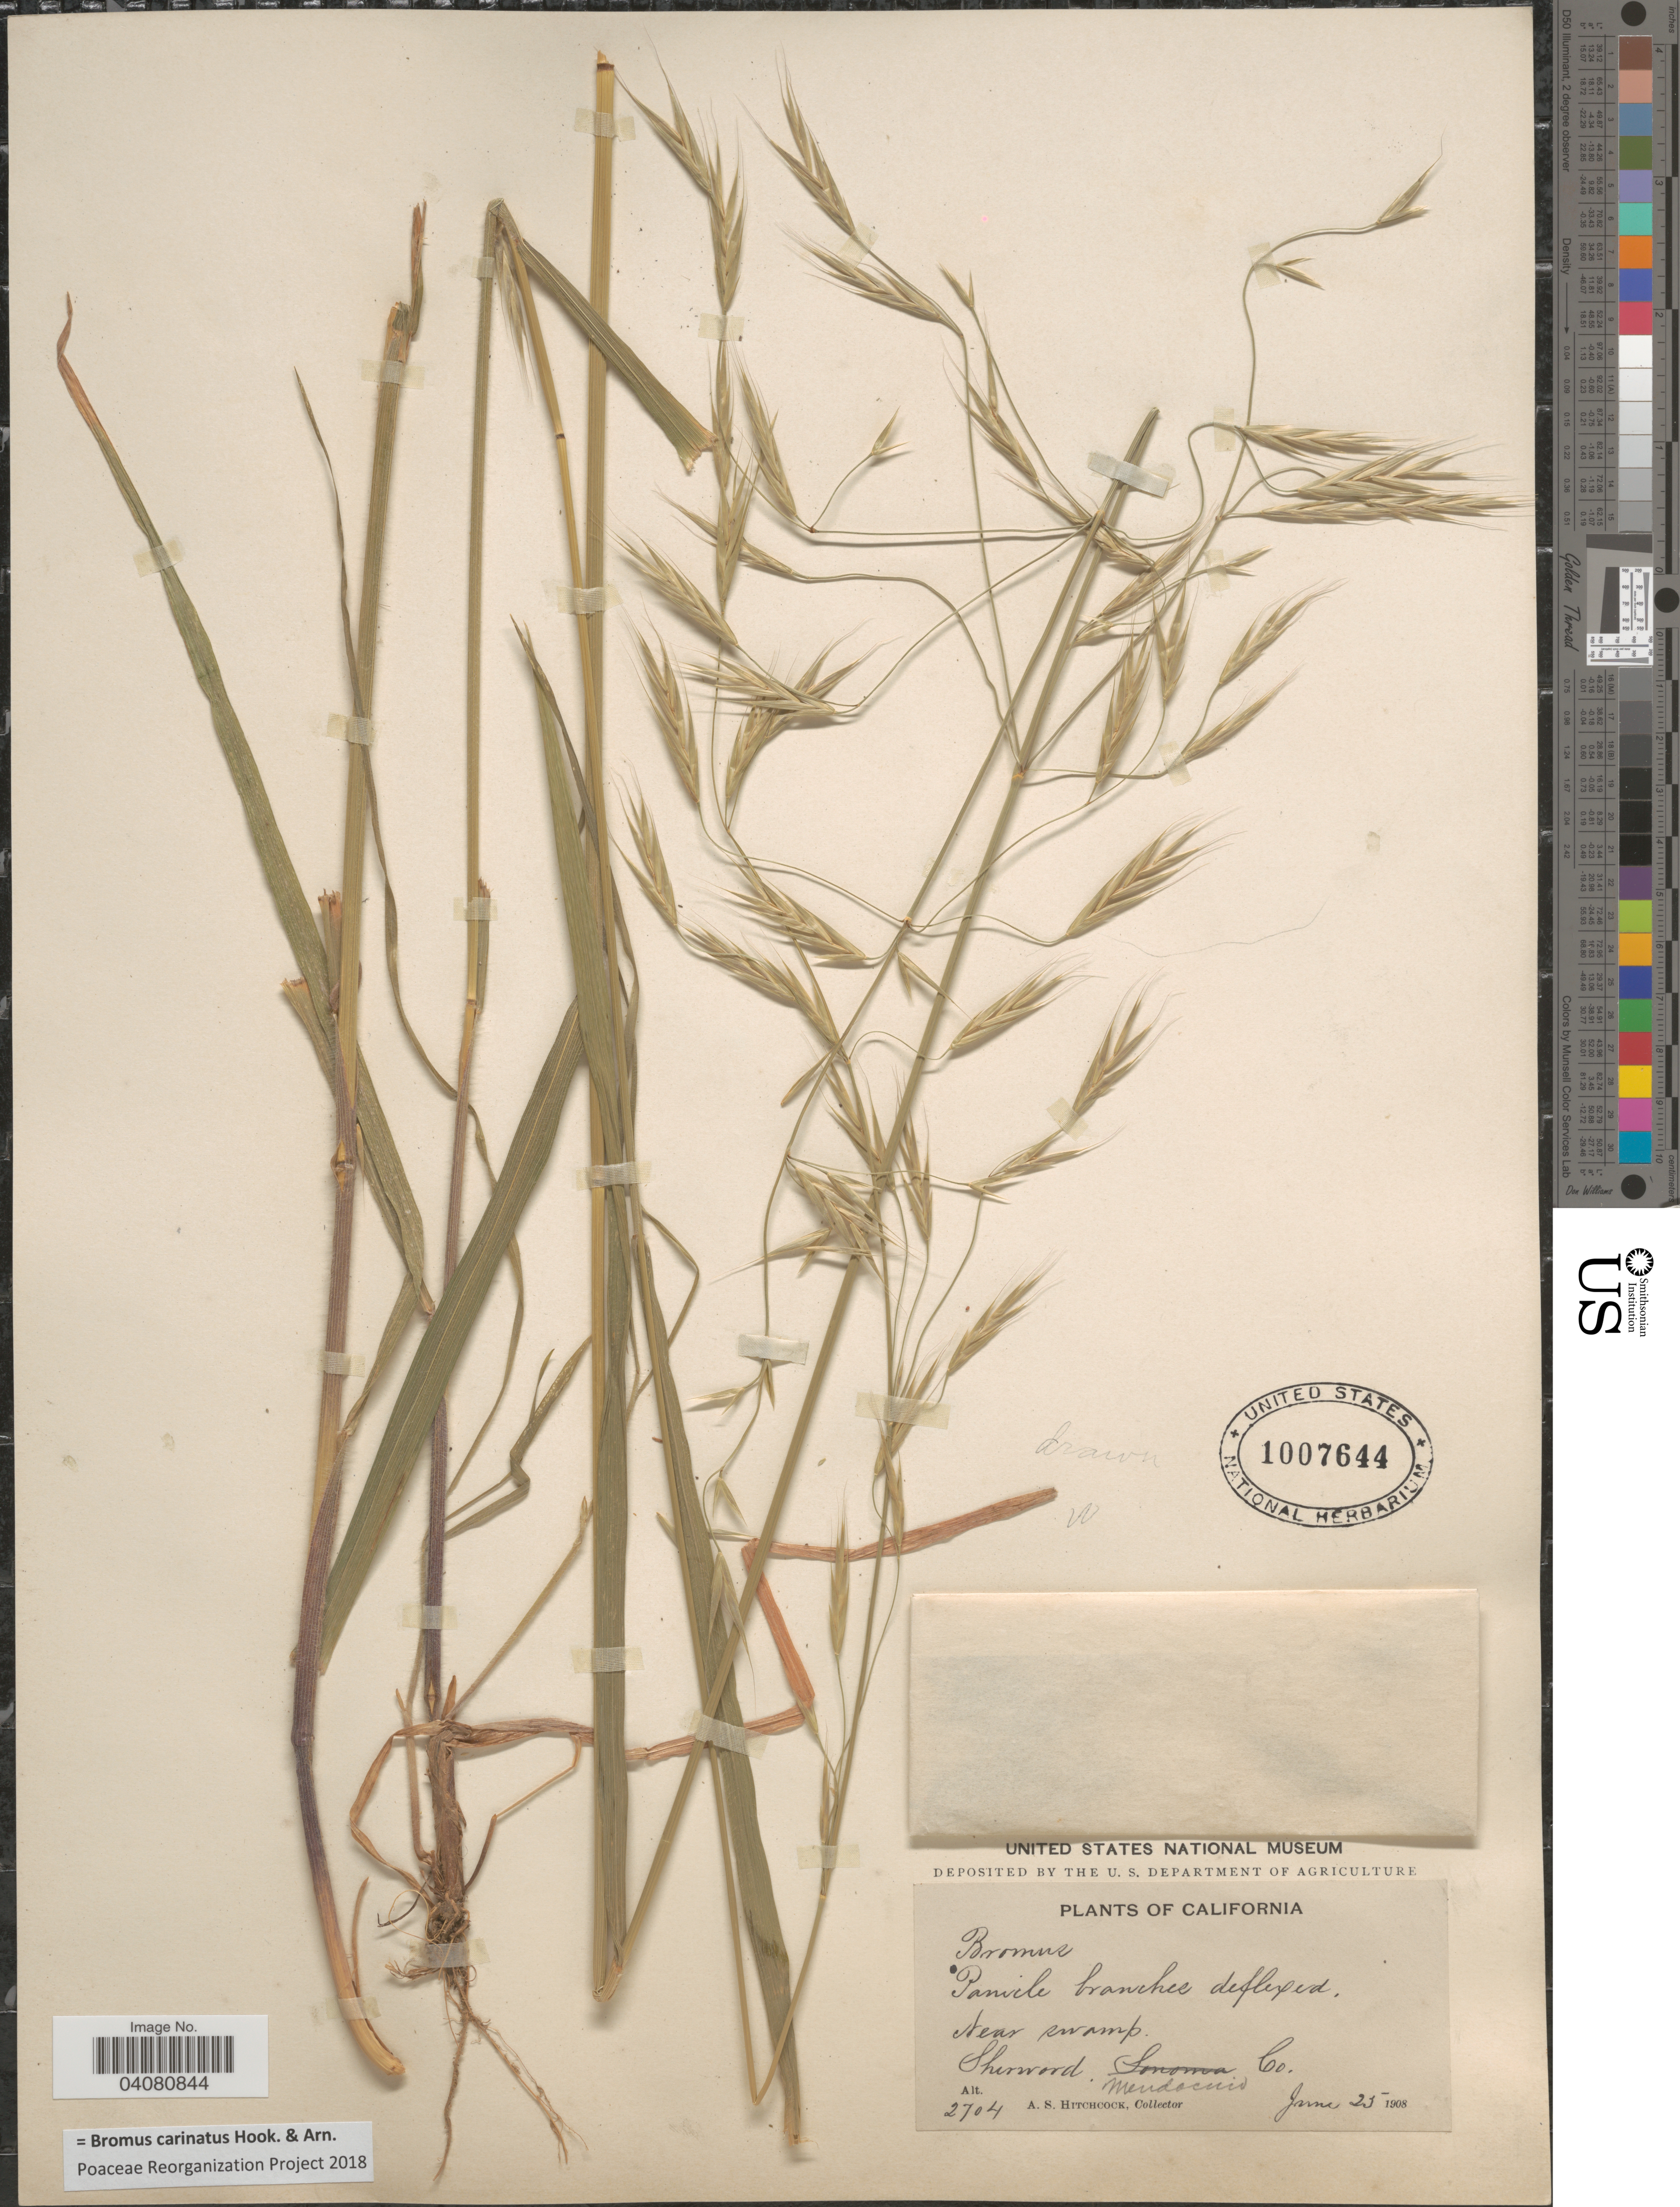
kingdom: Plantae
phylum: Tracheophyta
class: Liliopsida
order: Poales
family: Poaceae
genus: Bromus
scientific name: Bromus carinatus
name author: Hook. & Arn.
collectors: A. S. Hitchcock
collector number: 2704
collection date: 1908-06-25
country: United States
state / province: California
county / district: Mendocino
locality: Near swamp. Sherwood. Mendocino Co.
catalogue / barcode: US 1007644